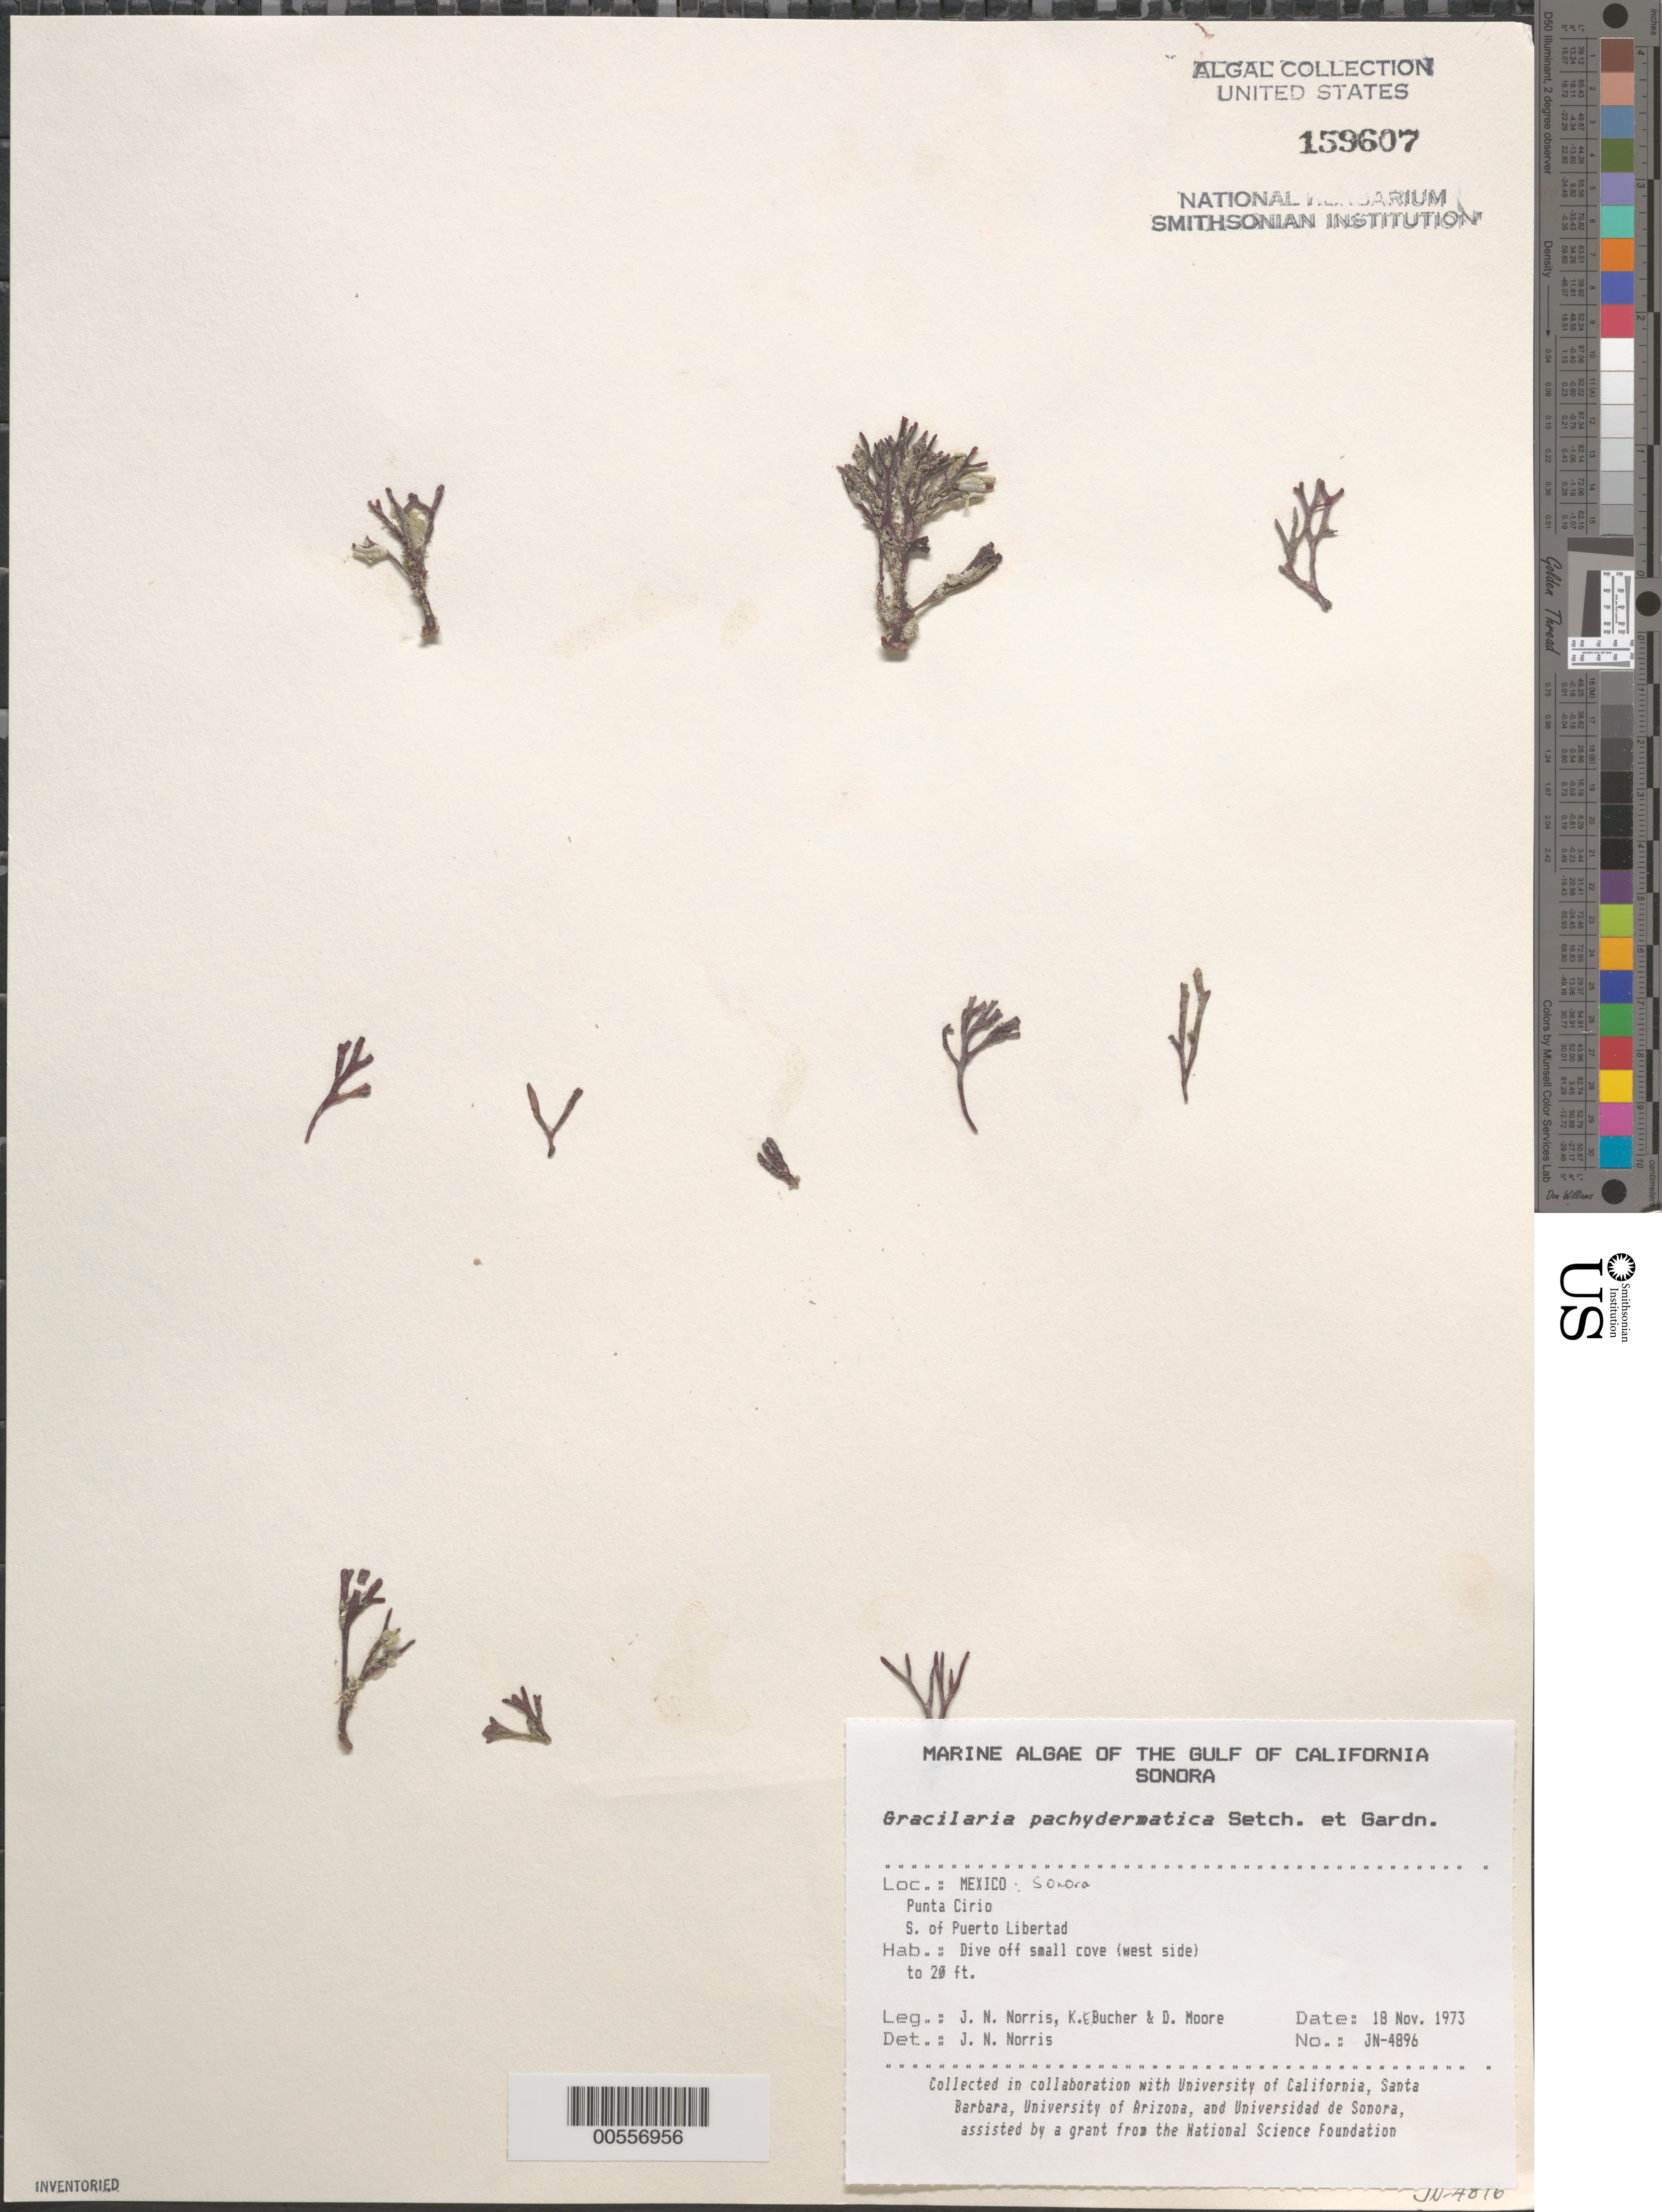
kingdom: Plantae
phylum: Rhodophyta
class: Florideophyceae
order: Gracilariales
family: Gracilariaceae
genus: Gracilaria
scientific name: Gracilaria pachydermatica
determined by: Norris, James N.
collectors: J. N. Norris, K. E. Bucher & D. Moore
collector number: JN-4896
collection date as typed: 18 Nov 1973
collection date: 1973-11-18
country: Mexico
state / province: Sonora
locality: Punta Cirio south of Puerto Libertad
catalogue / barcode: US 159607